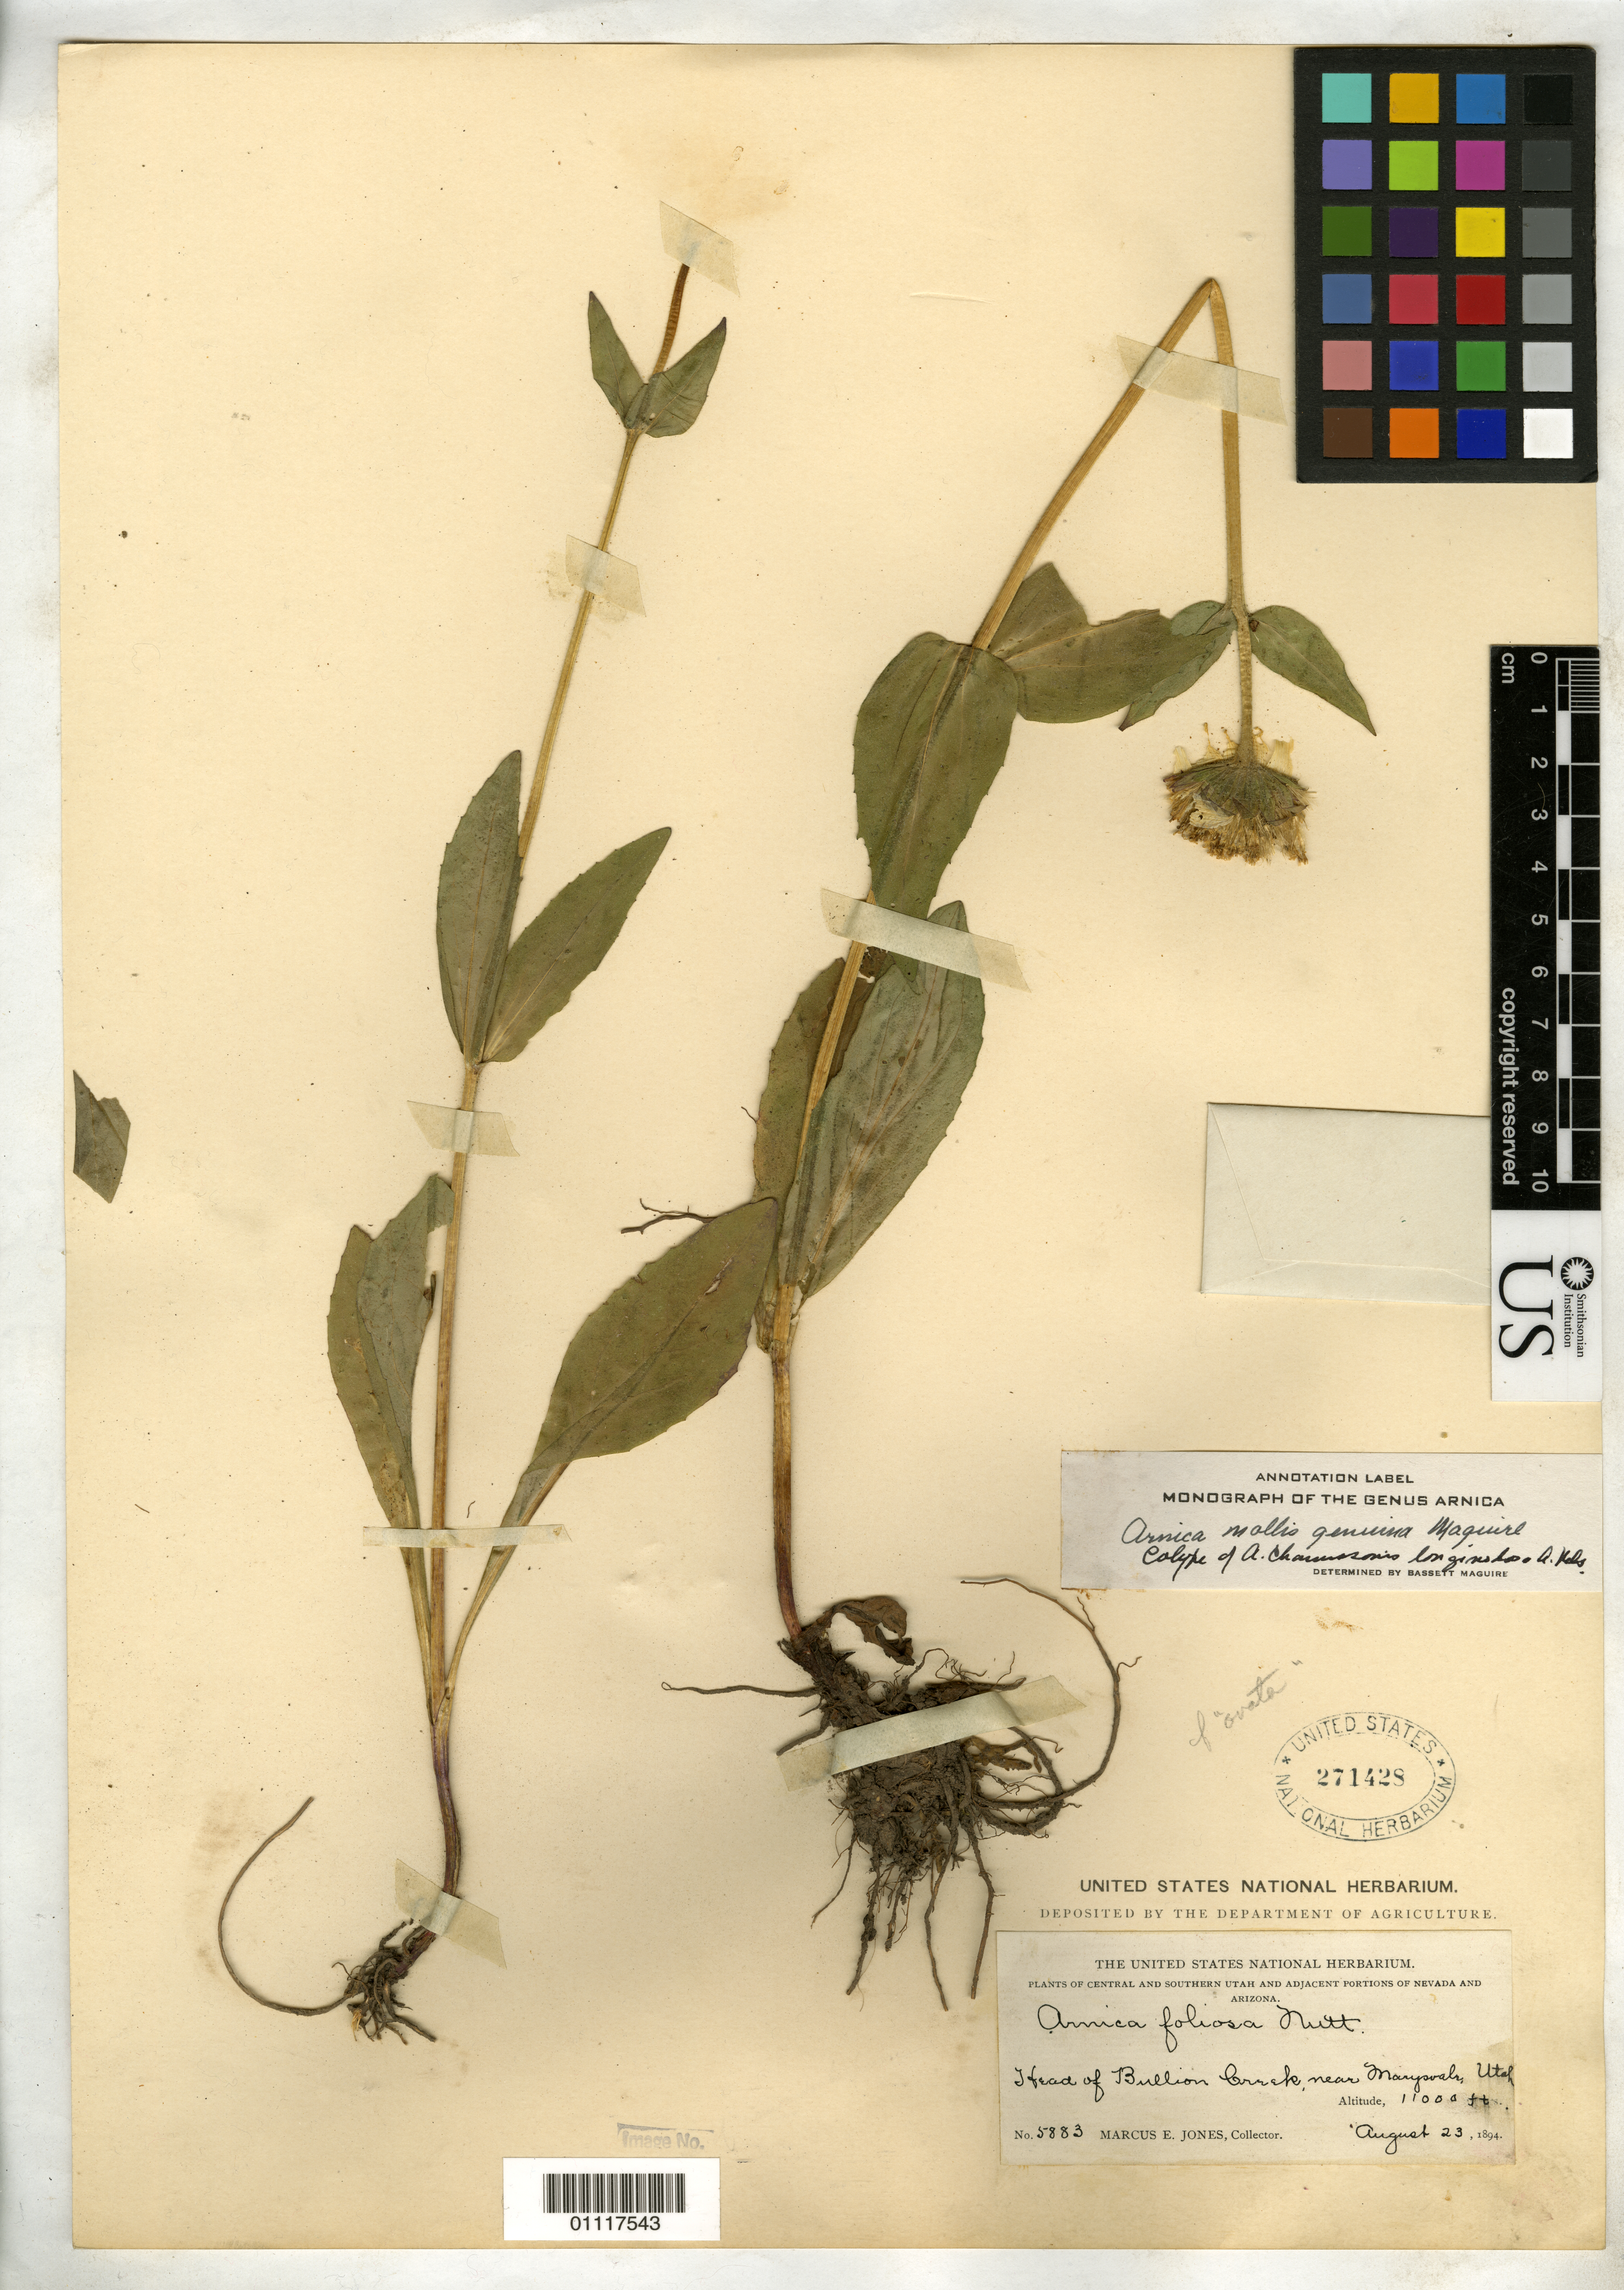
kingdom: Plantae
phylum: Tracheophyta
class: Magnoliopsida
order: Asterales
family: Asteraceae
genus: Arnica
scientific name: Arnica chamissonis var. longinodosa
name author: A. Nelson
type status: Isosyntype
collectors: M. E. Jones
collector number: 5883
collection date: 1894-08-23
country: United States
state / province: Utah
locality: Head of Bullion Creek, near Marysvale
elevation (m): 3353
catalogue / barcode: US 271428